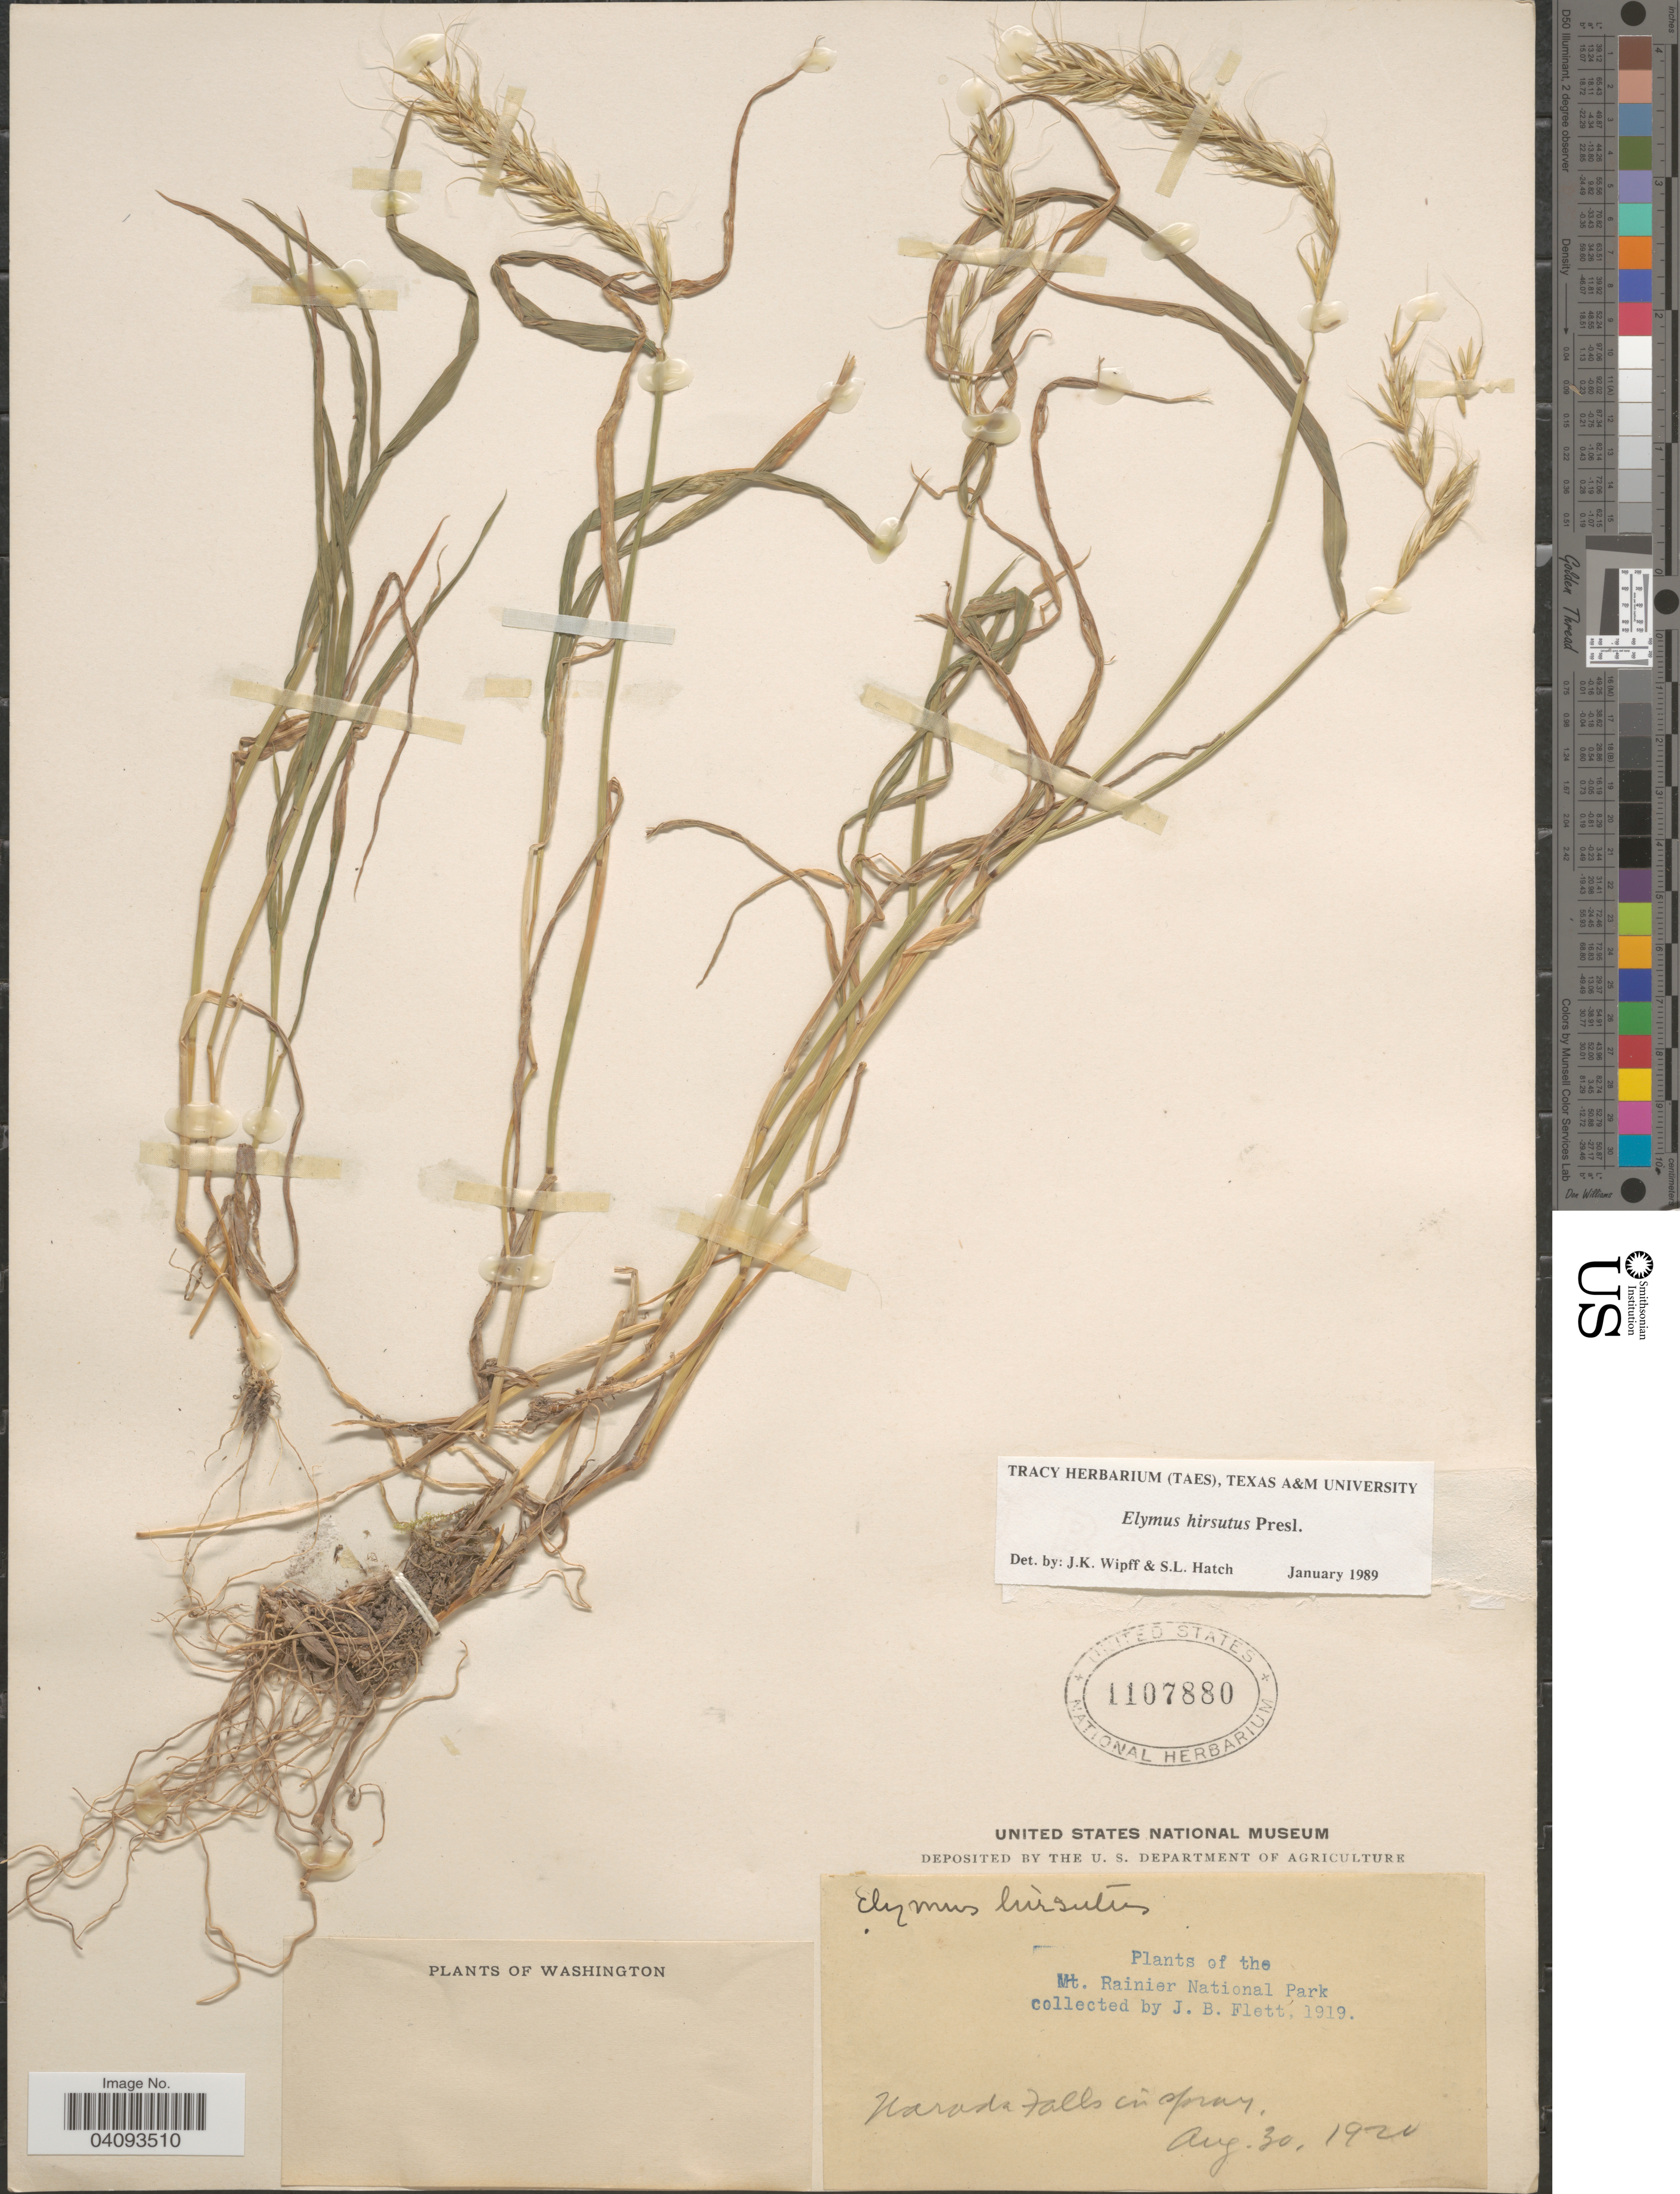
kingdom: Plantae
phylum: Tracheophyta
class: Liliopsida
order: Poales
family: Poaceae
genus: Elymus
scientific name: Elymus hirsutus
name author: J. Presl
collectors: J. Flett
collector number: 1919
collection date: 1920-08-30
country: United States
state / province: Washington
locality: Mt. Rainier National Park. Narada Falls in spray.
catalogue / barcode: US 1107880